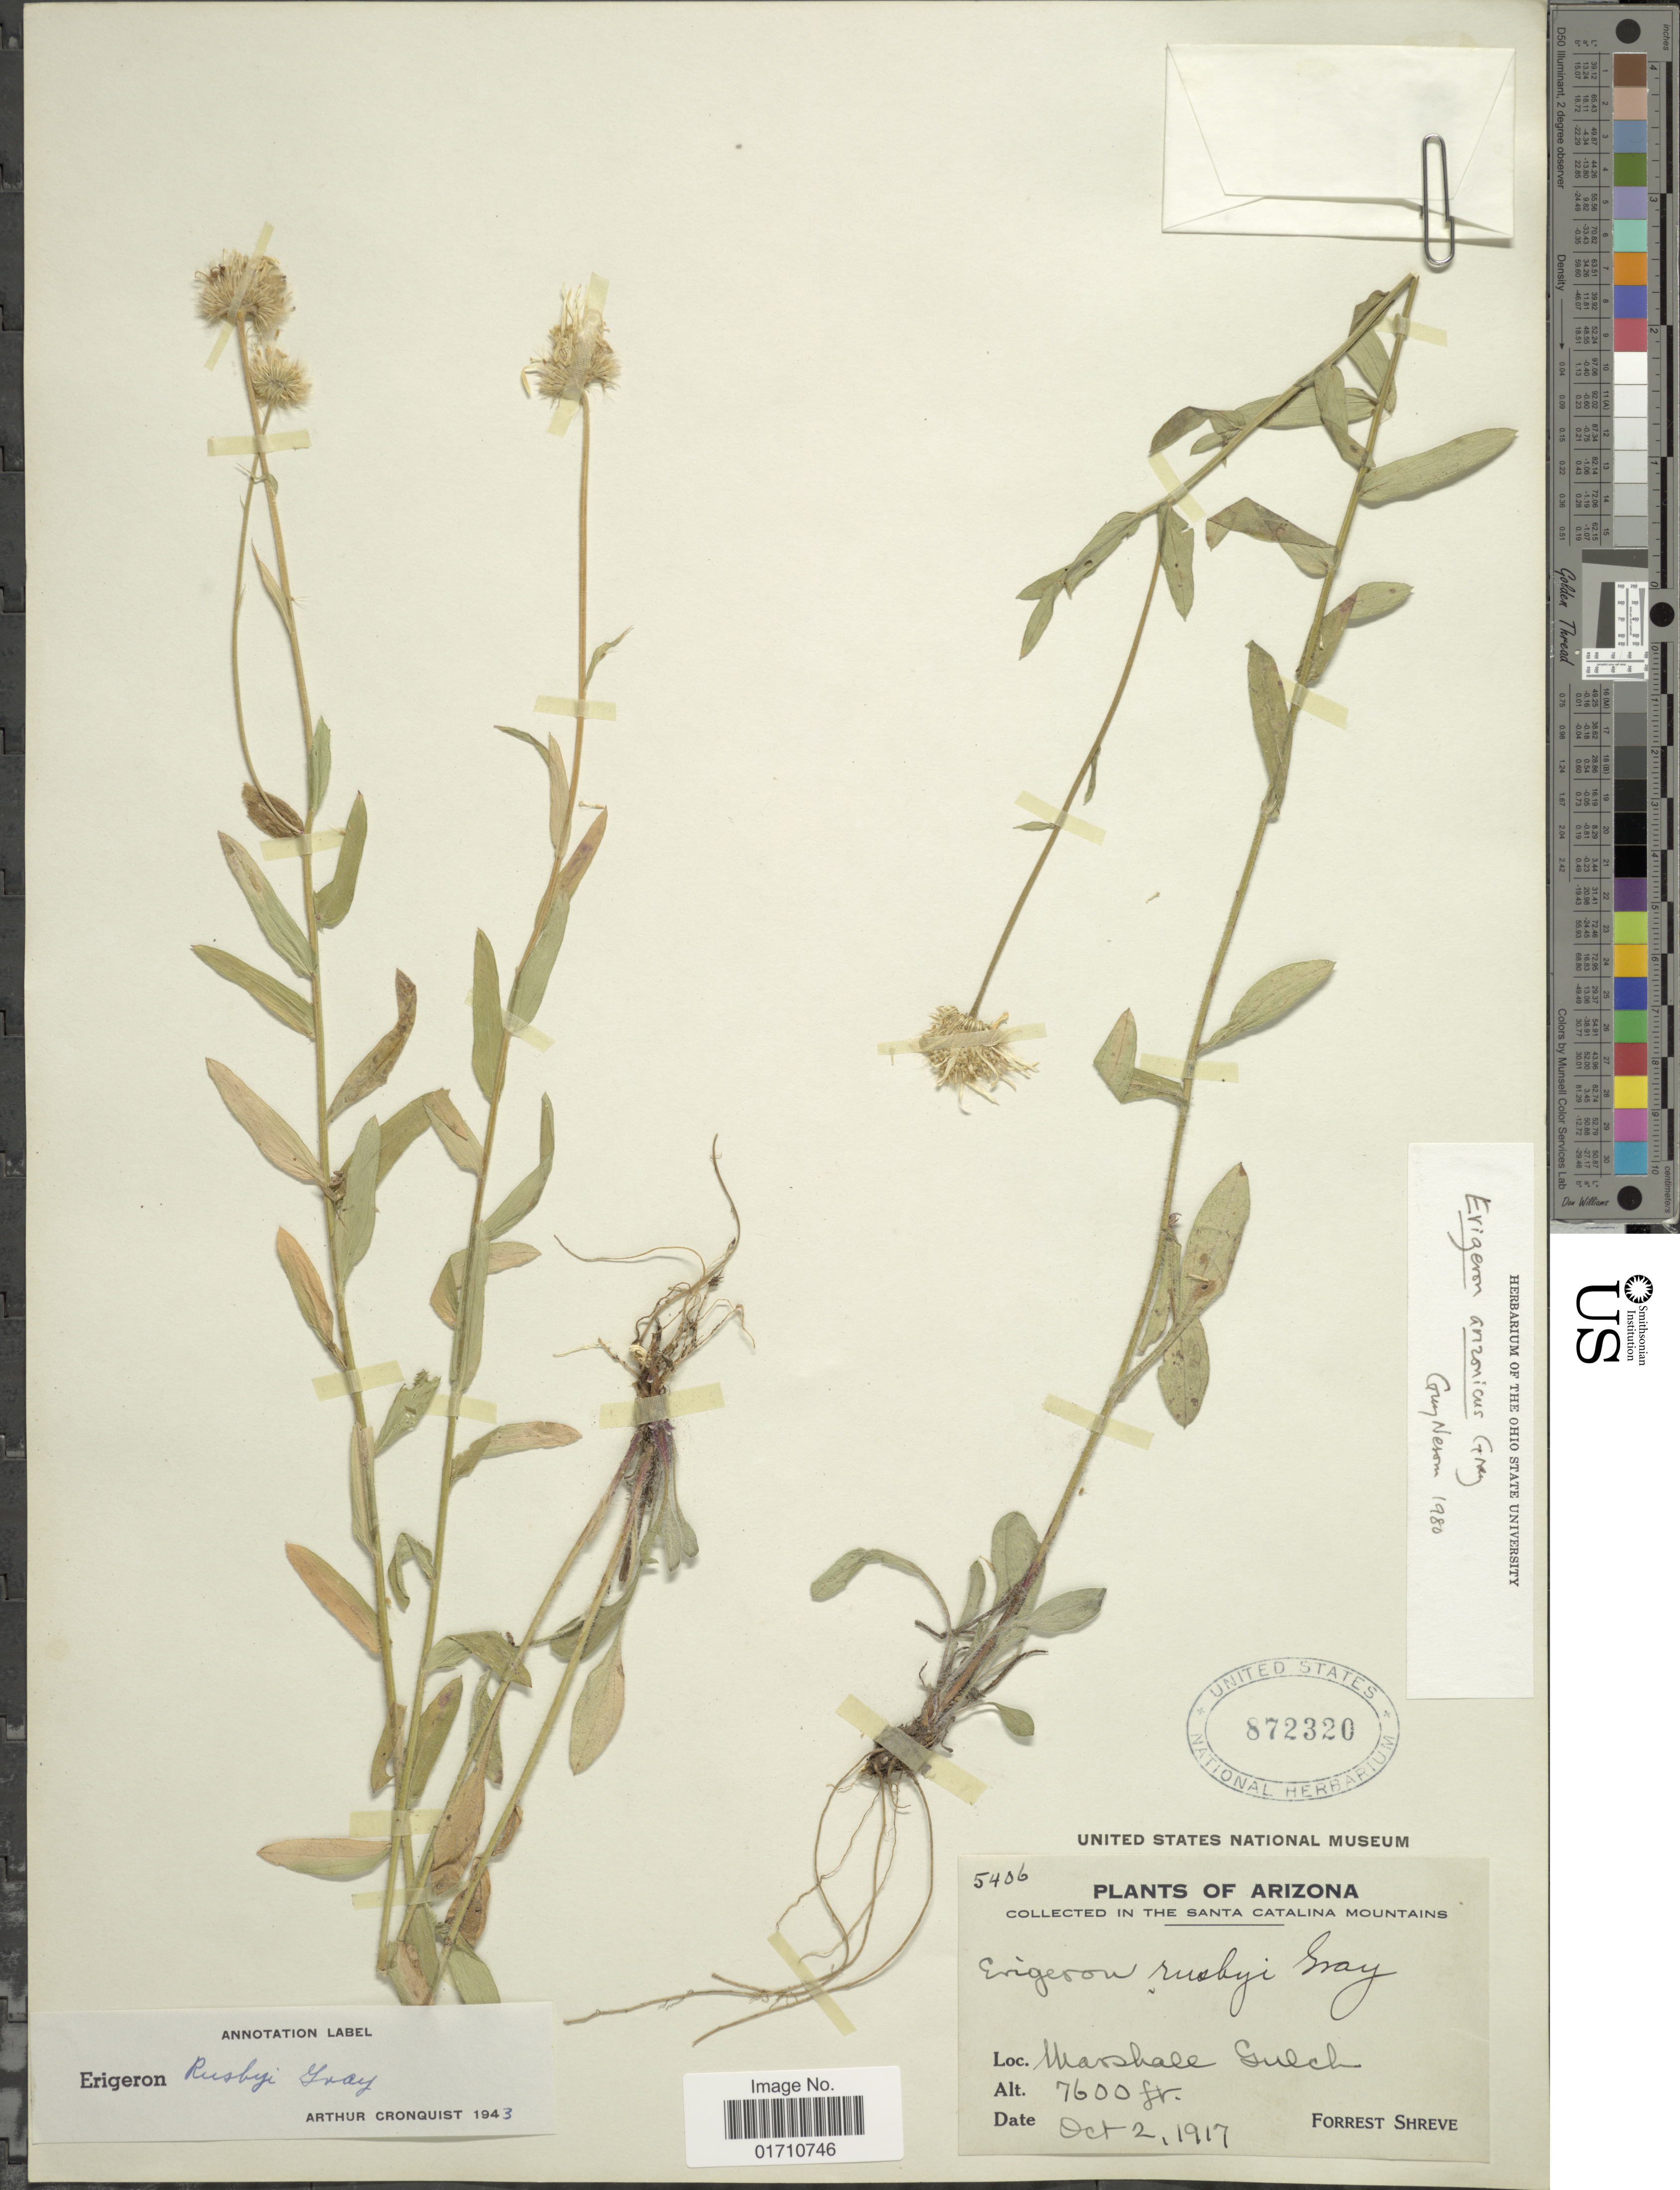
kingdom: Plantae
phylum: Tracheophyta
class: Magnoliopsida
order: Asterales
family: Asteraceae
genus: Erigeron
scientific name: Erigeron arizonicus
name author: A. Gray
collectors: F. Shreve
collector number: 5406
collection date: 1917-10-02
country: United States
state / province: Arizona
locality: In the Santa Catalina Mountains, Marshall Gulch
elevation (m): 2316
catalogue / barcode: US 872320